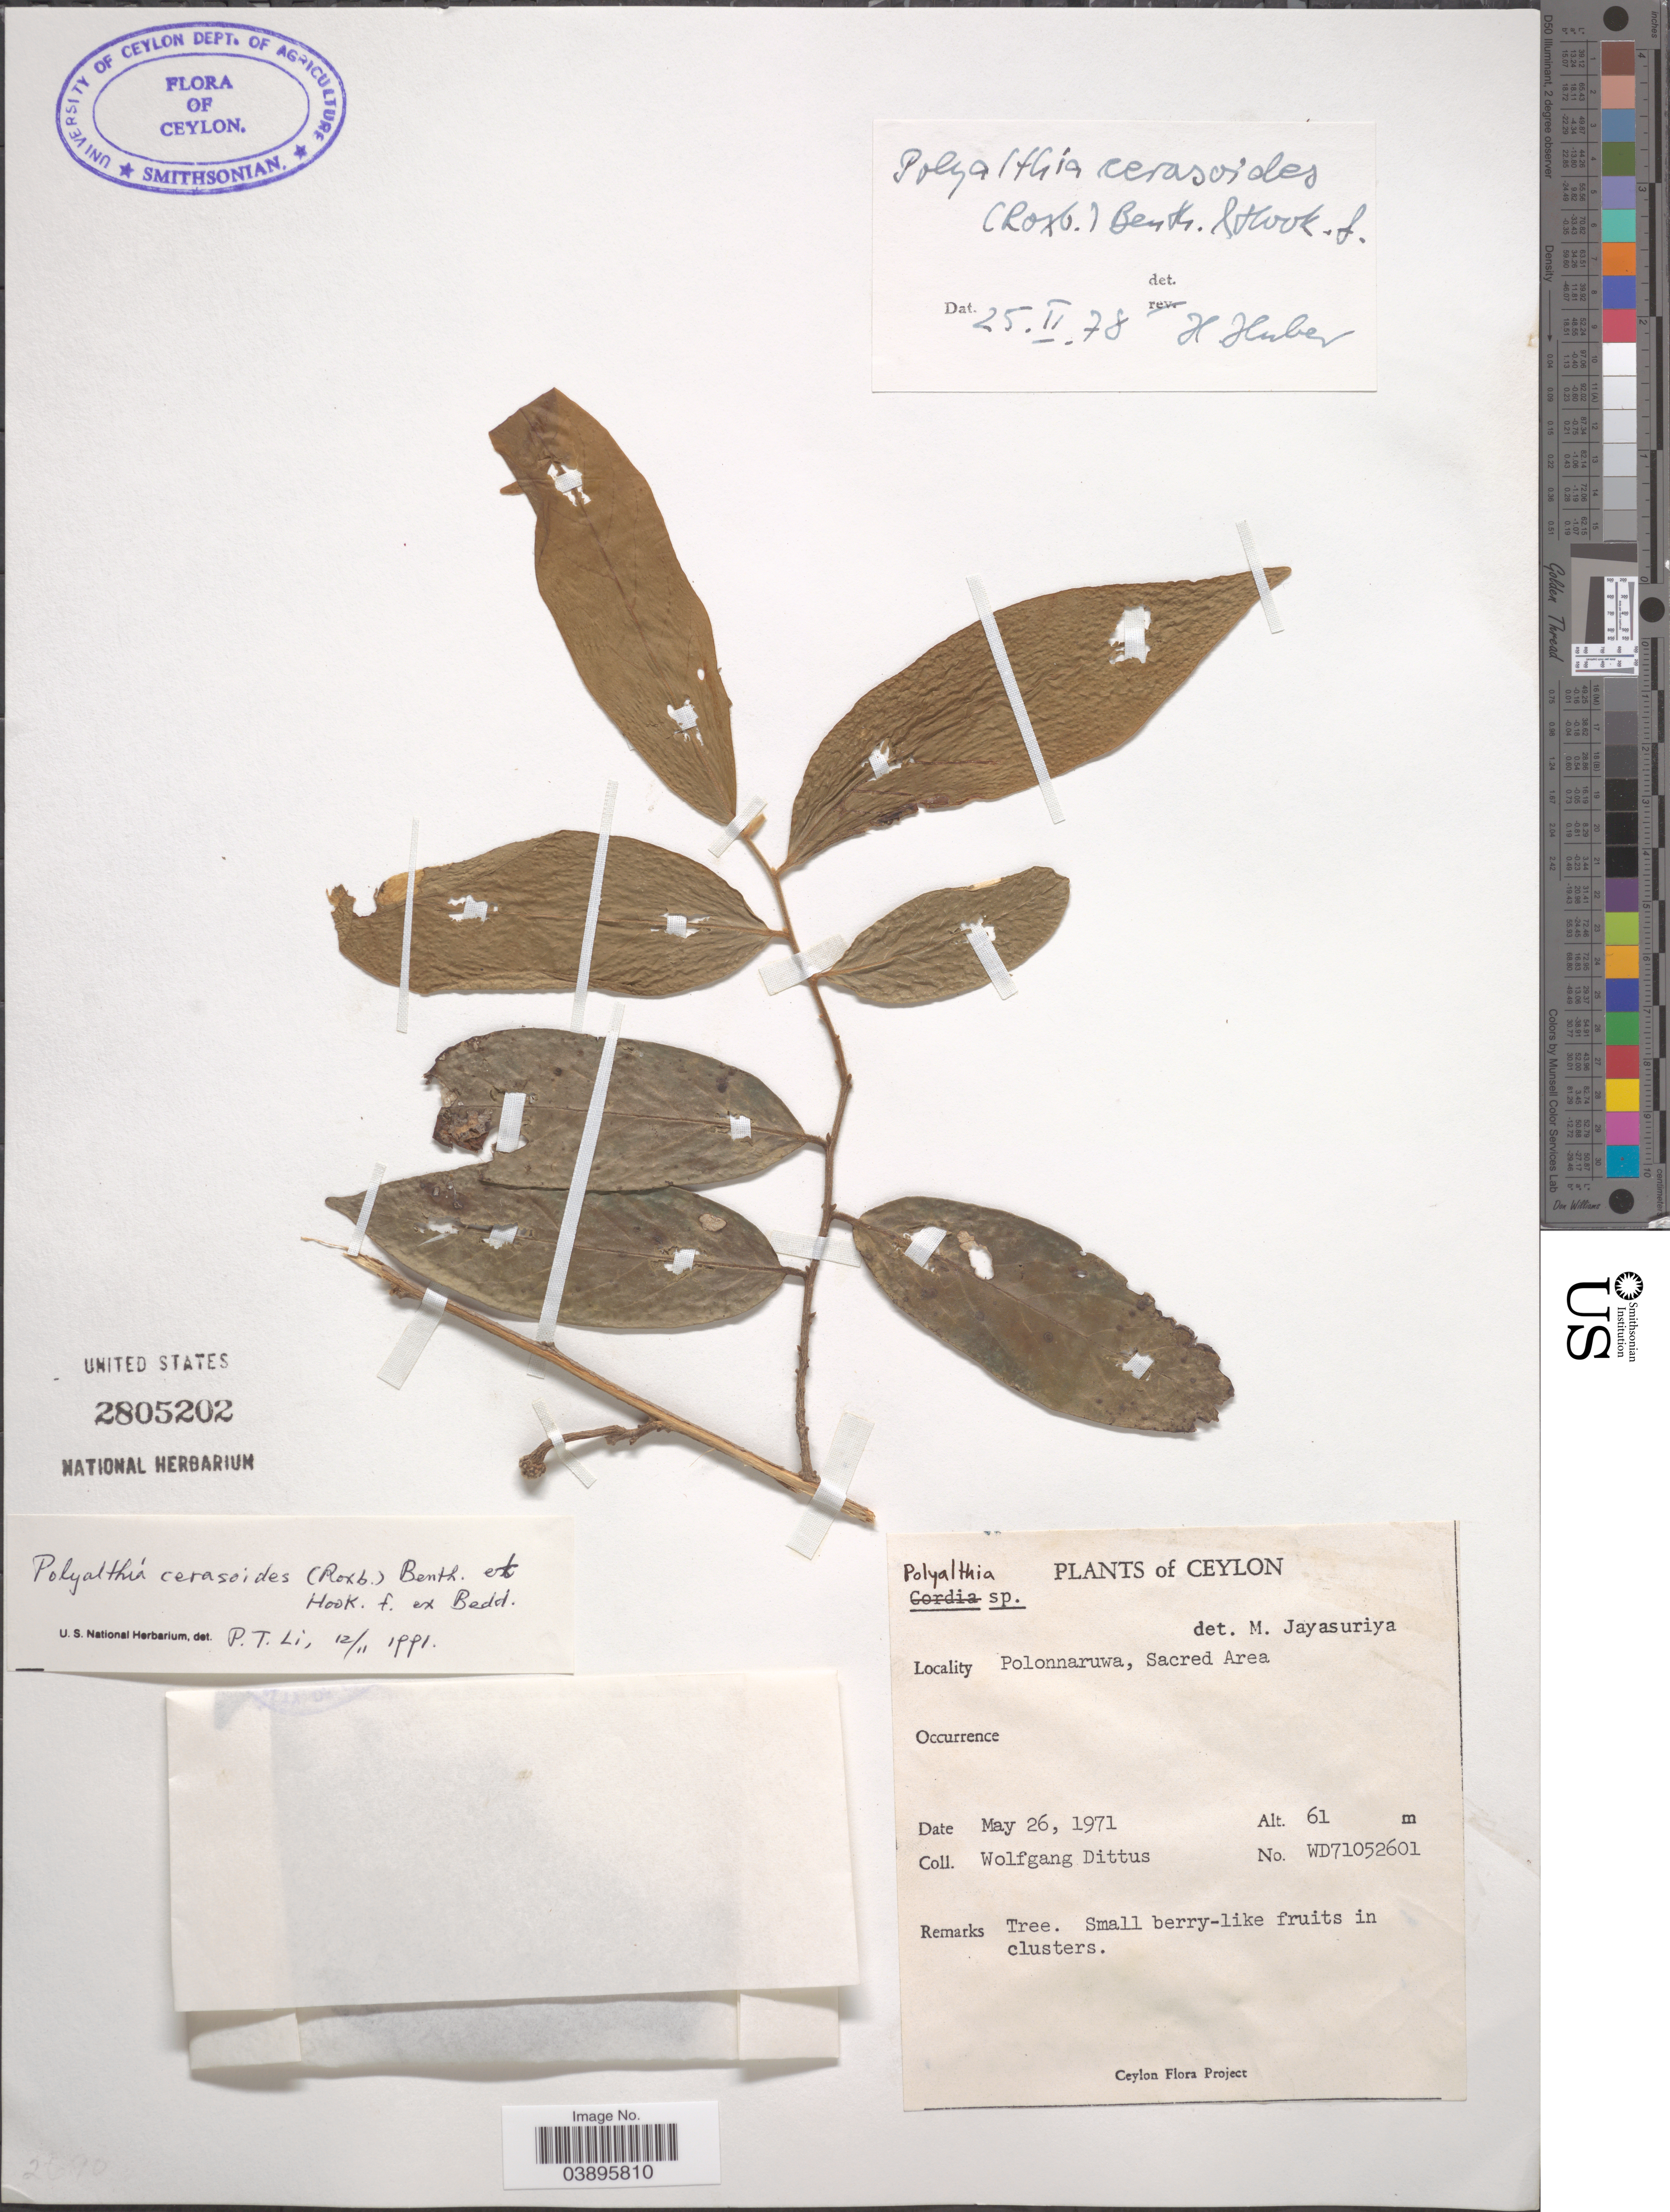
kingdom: Plantae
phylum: Tracheophyta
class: Magnoliopsida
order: Magnoliales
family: Annonaceae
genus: Polyalthia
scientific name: Polyalthia cerasoides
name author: (Roxb.) Benth. et al.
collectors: W. Dittus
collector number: WD71052601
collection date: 1971-05-26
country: Sri Lanka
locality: Ceylon. Polonarruwa, Sacred Area.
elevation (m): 61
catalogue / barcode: US 2805202